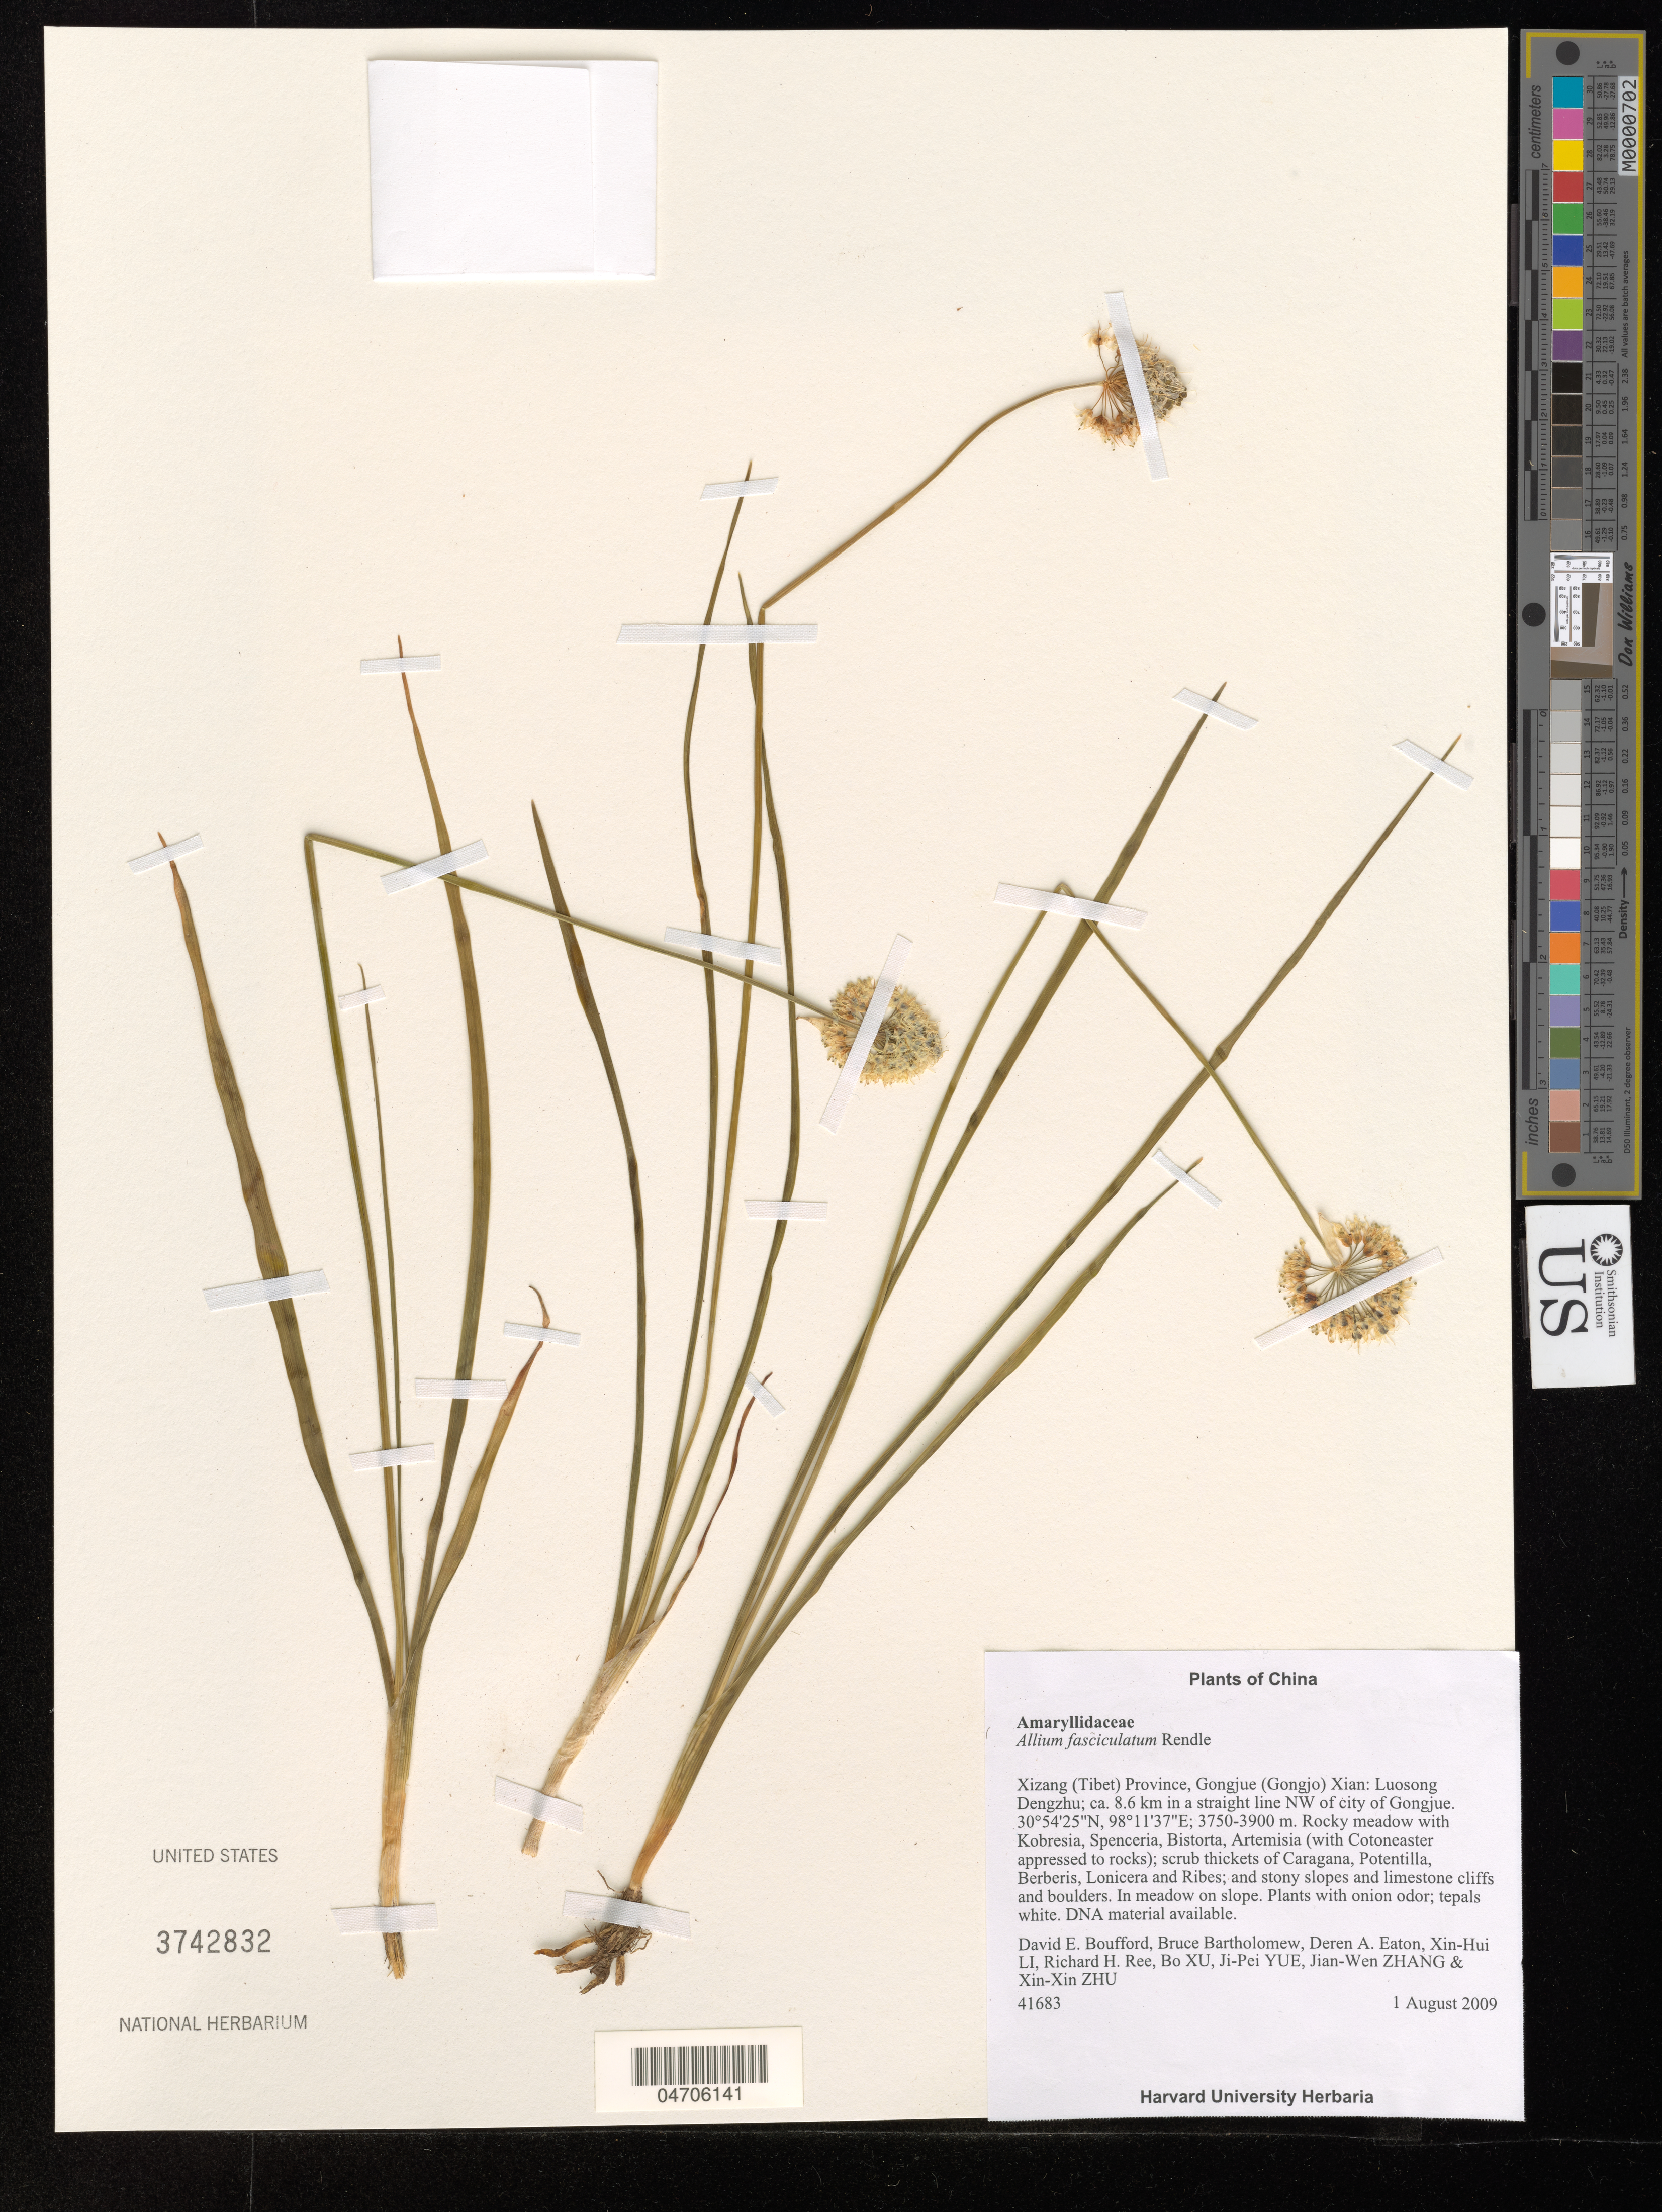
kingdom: Plantae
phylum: Tracheophyta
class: Liliopsida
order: Asparagales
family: Amaryllidaceae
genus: Allium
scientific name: Allium fasciculatum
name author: Rendle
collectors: D. E. Boufford, B. Bartholomew, D. Eaton, R. Ree & et al.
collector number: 41683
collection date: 2009-08-01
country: China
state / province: Xizang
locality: Tibet, Gongjue (Gongjo) Xian: Luosong Dengzhu: ca. 8.6 km in a straight line NW of city of Gongjue.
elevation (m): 3750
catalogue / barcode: US 3742832